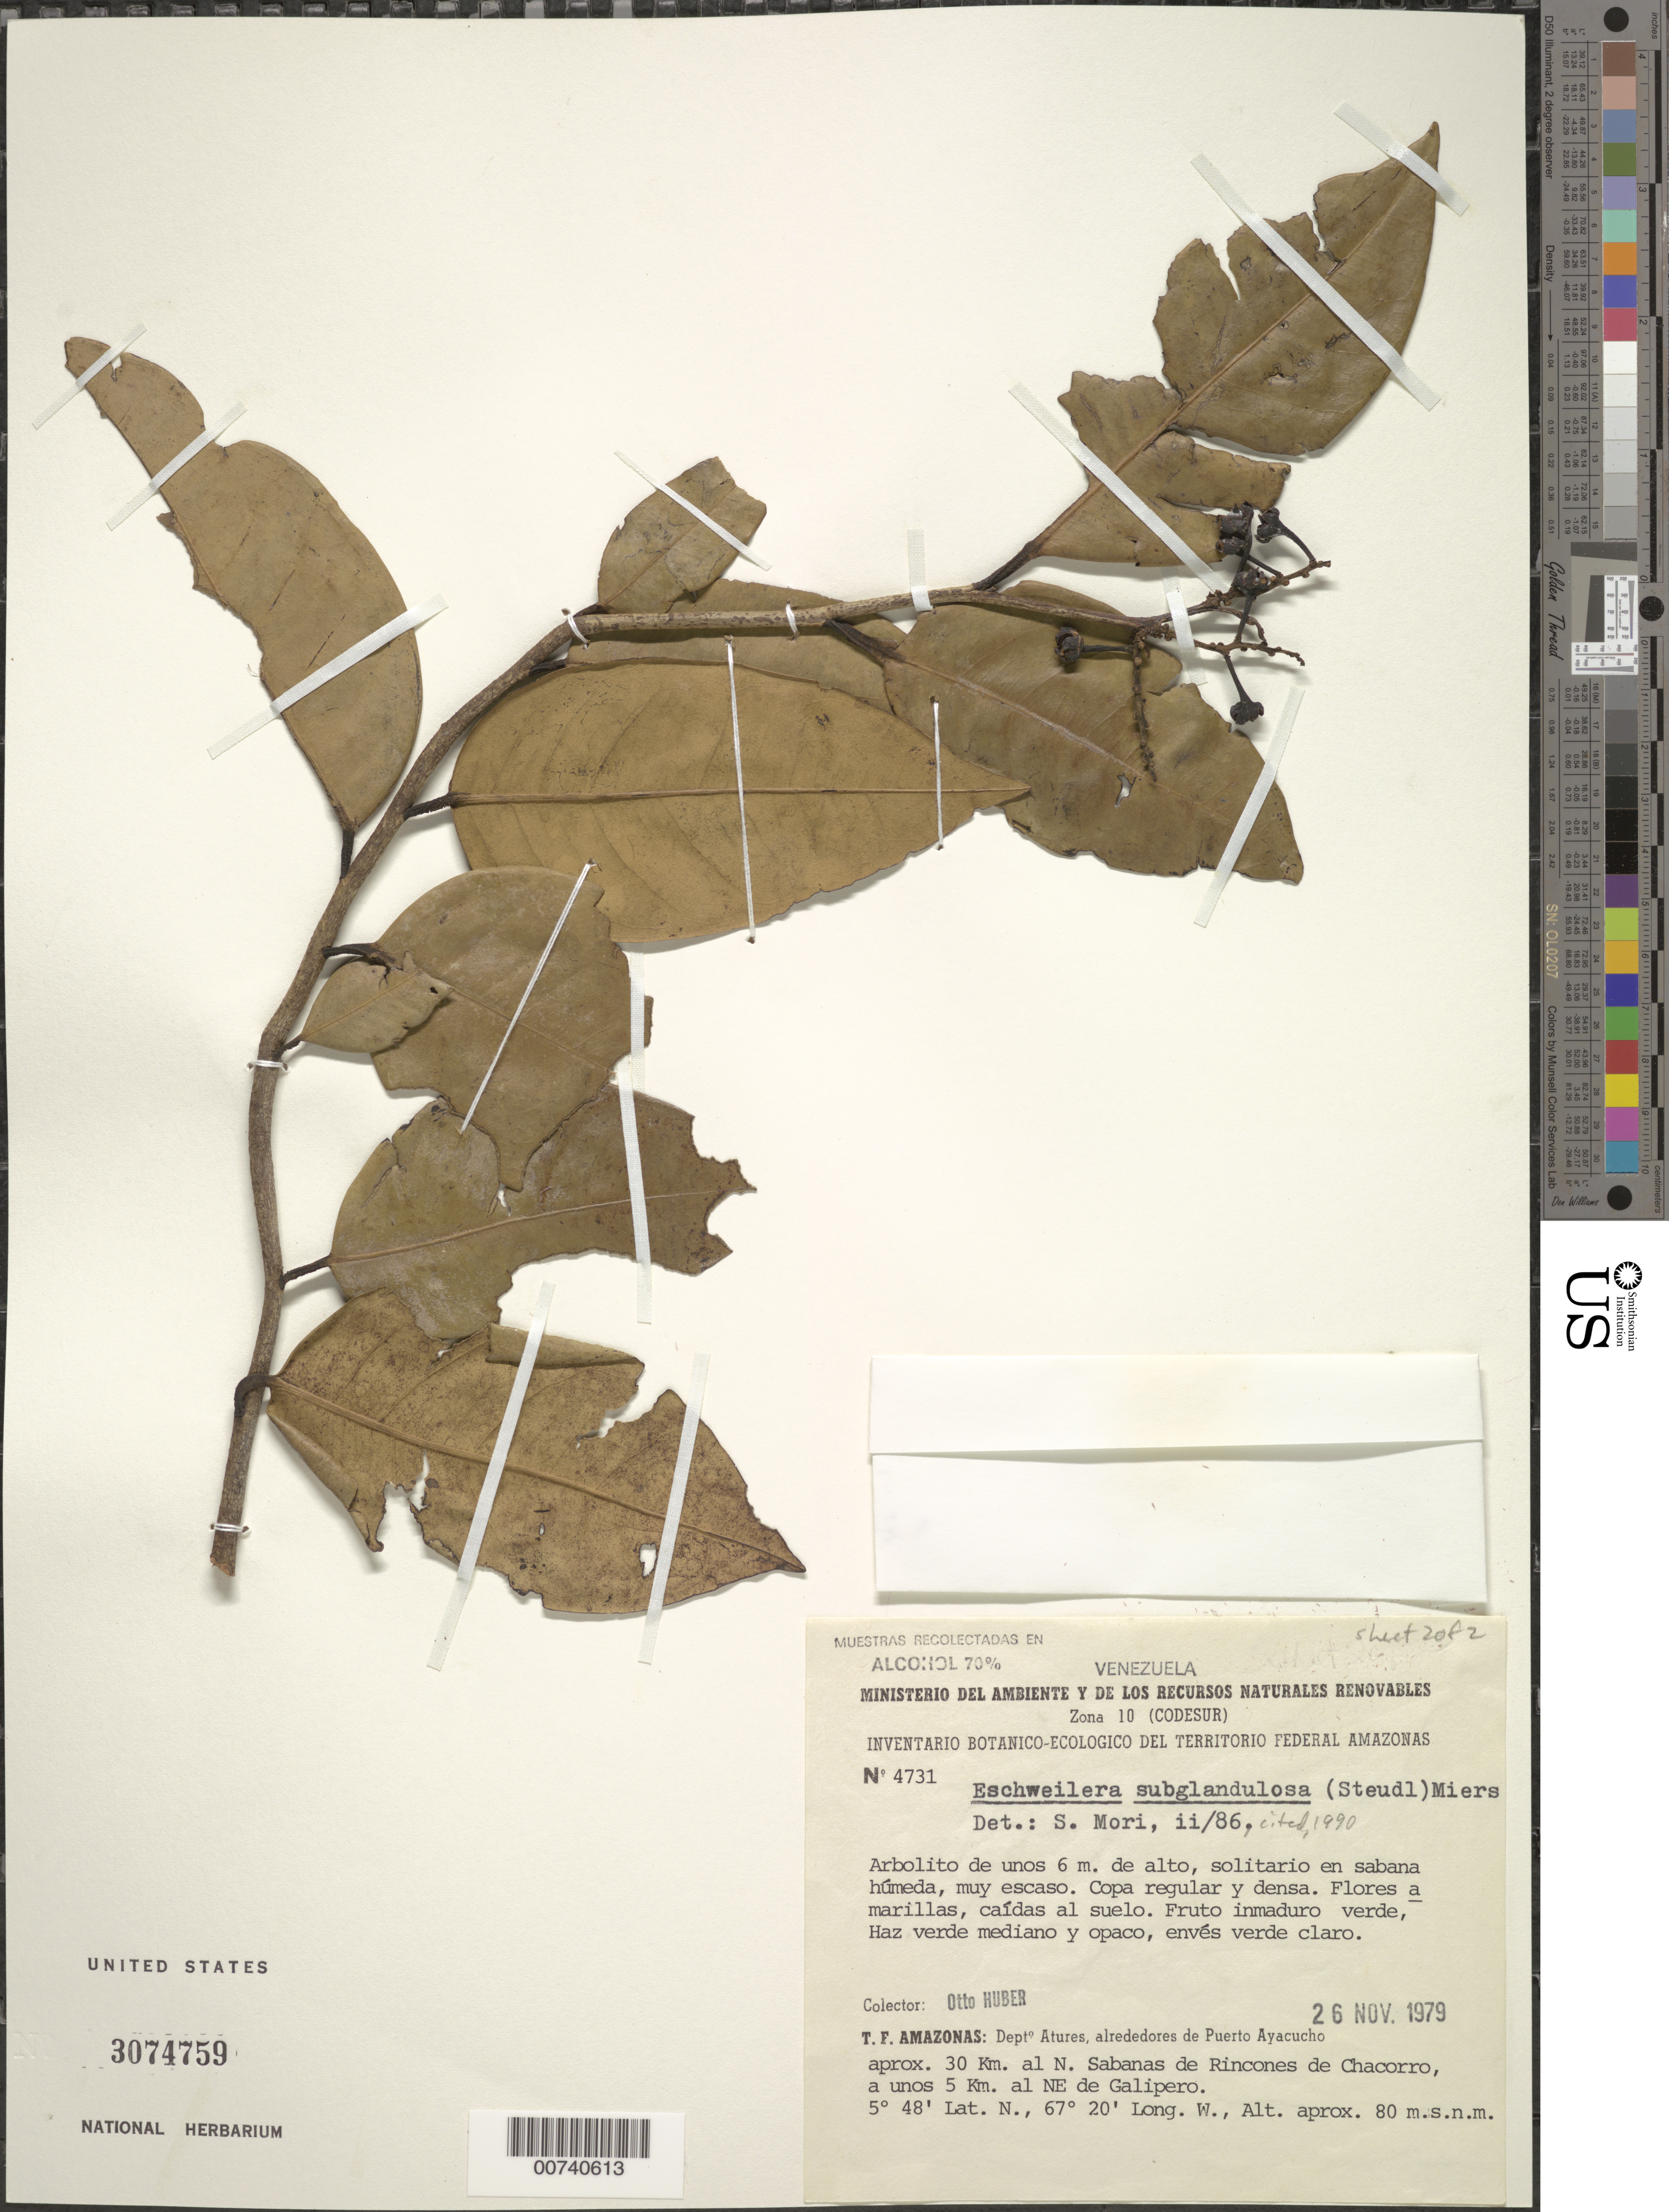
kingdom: Plantae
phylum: Tracheophyta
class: Magnoliopsida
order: Ericales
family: Lecythidaceae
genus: Eschweilera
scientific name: Eschweilera subglandulosa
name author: (Steud. ex Berg) Miers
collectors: O. Huber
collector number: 4731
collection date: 1979-11-26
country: Venezuela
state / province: Amazonas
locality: T.F. Amazonas: Depto. Atures, alrededores de Puerto Ayacucho. Aprox. 30 Km. al N. Sabanas de Rincones de Chacorro, a unos 5 Km. al NE de Galipero.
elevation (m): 80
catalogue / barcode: US 3074759